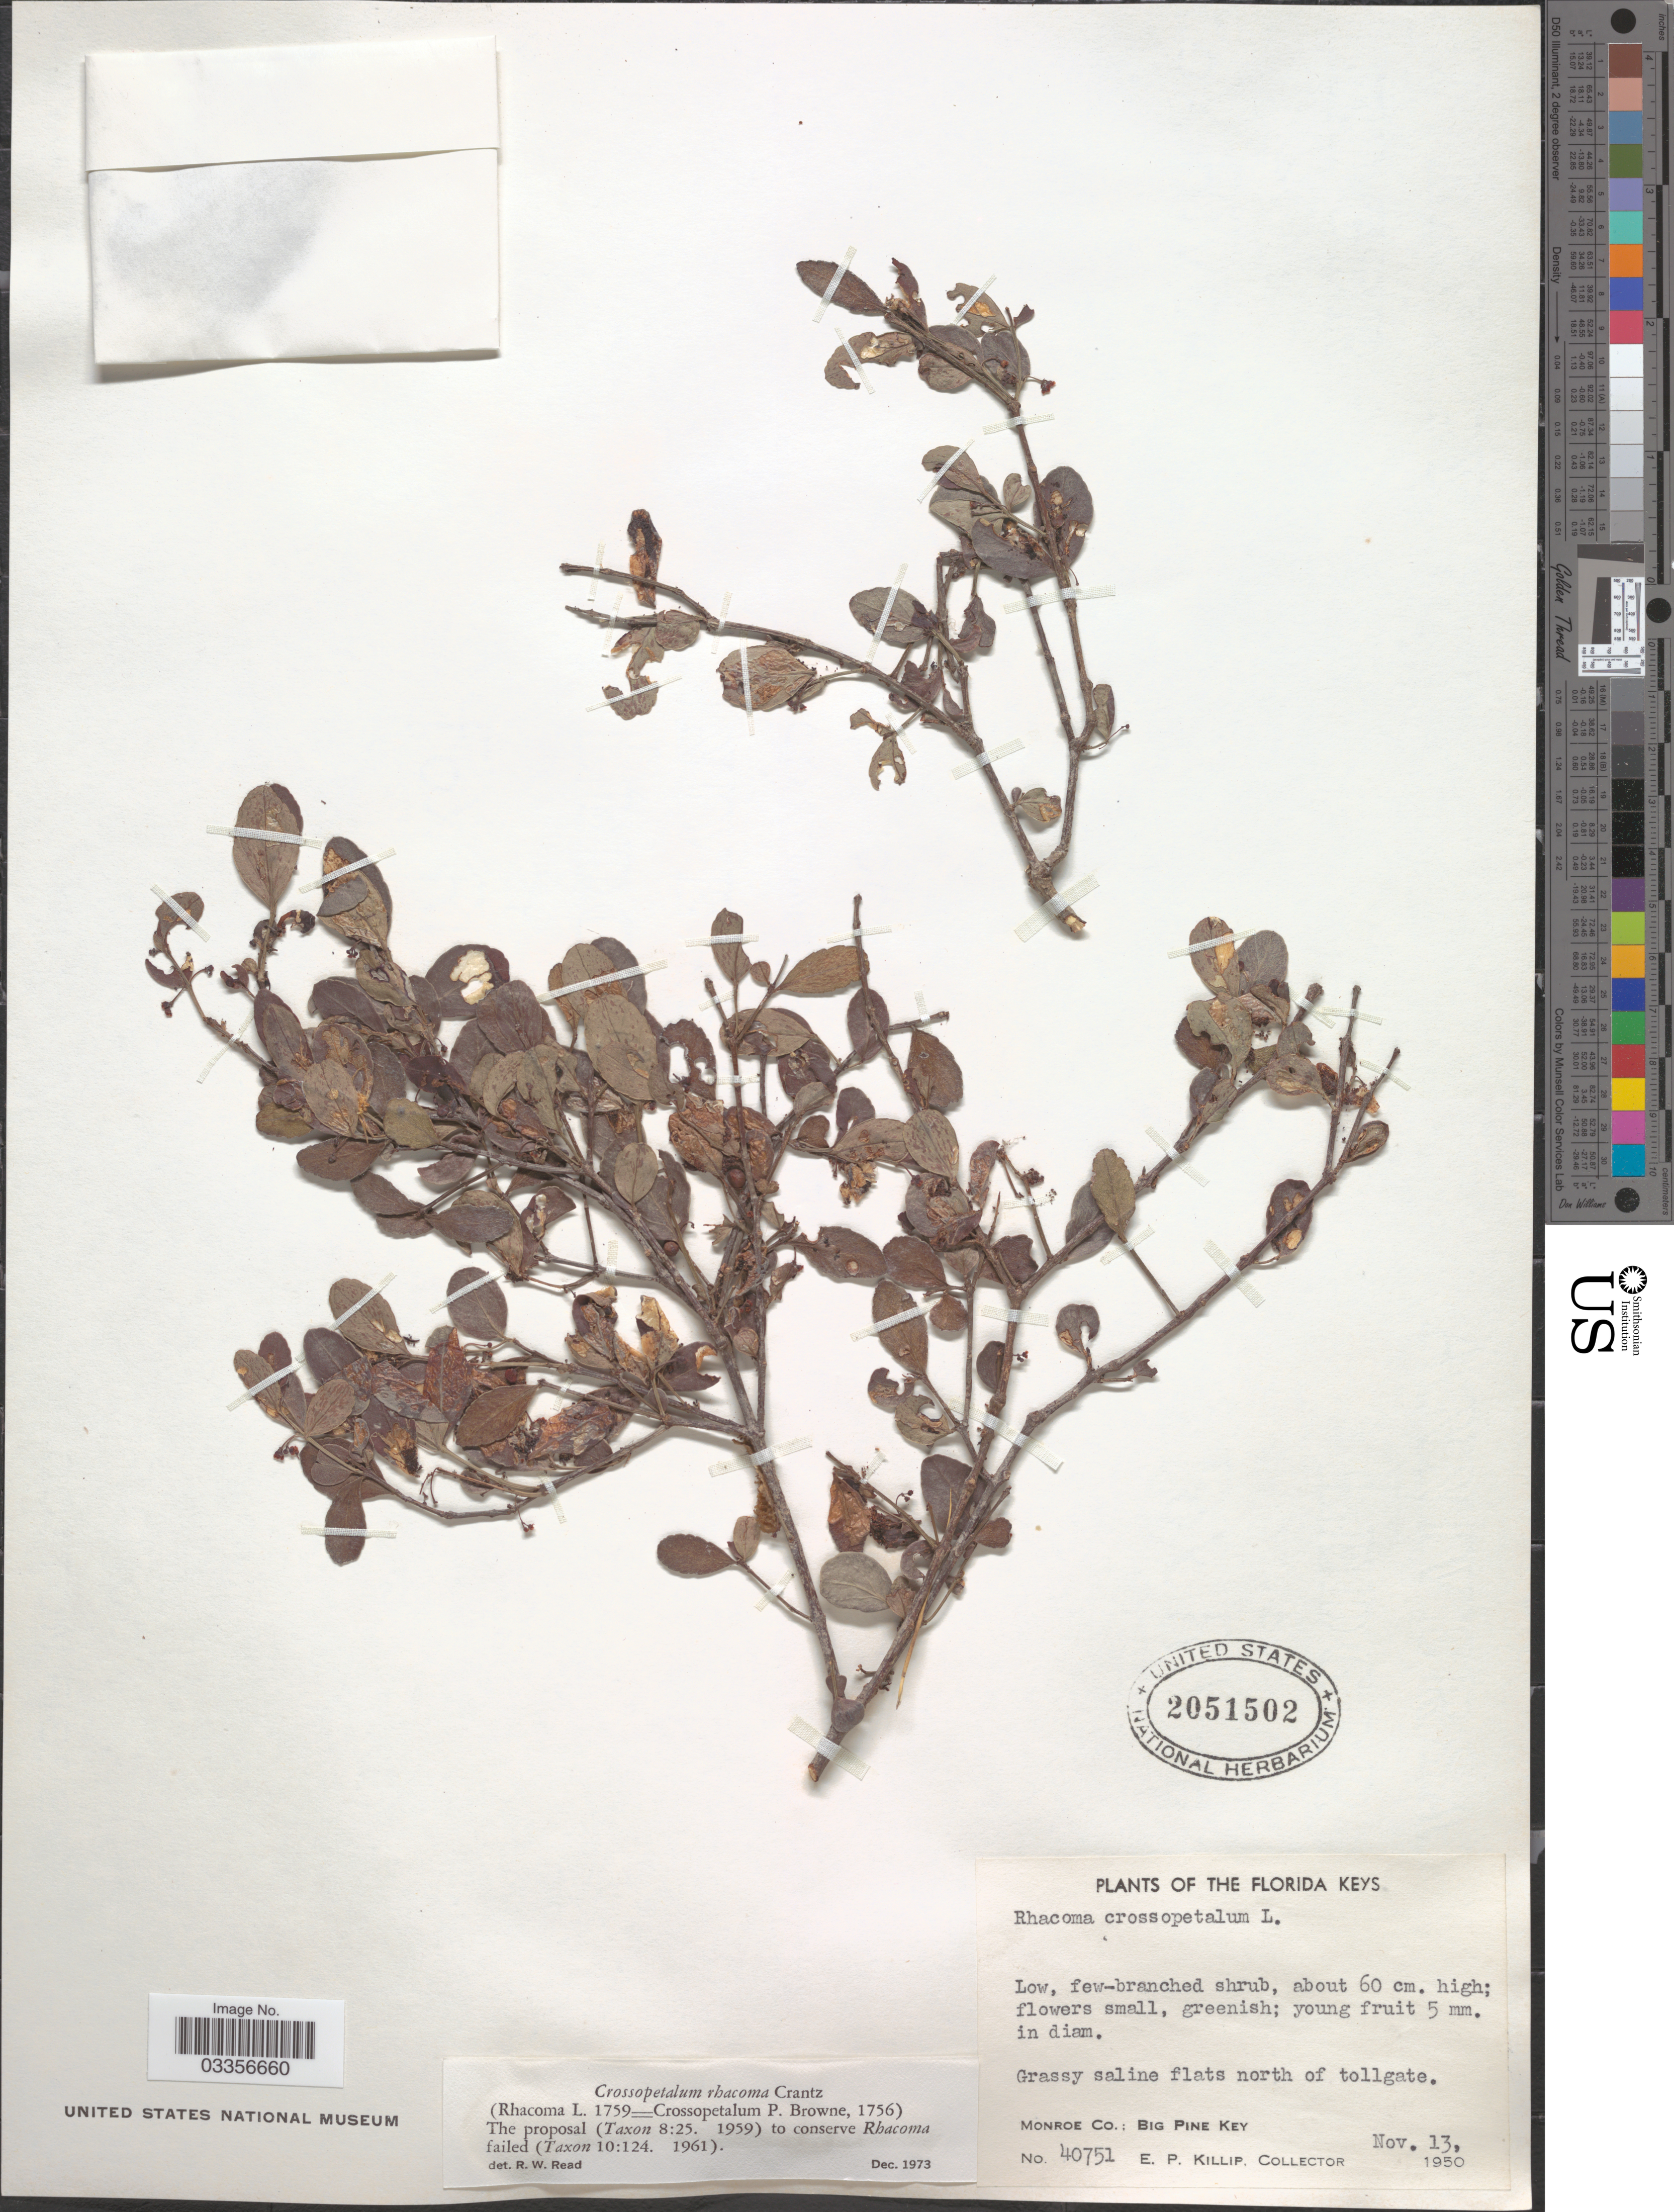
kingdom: Plantae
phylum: Tracheophyta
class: Magnoliopsida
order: Celastrales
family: Celastraceae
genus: Crossopetalum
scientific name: Crossopetalum rhacoma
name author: Crantz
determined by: Read, Robert W., (US), NMNH (UNITED STATES)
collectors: E. P. Killip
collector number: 40751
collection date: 1950-11-13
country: United States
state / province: Florida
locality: Florida Keys, Monroe Co.: Big Pine Key.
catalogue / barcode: US 2051502